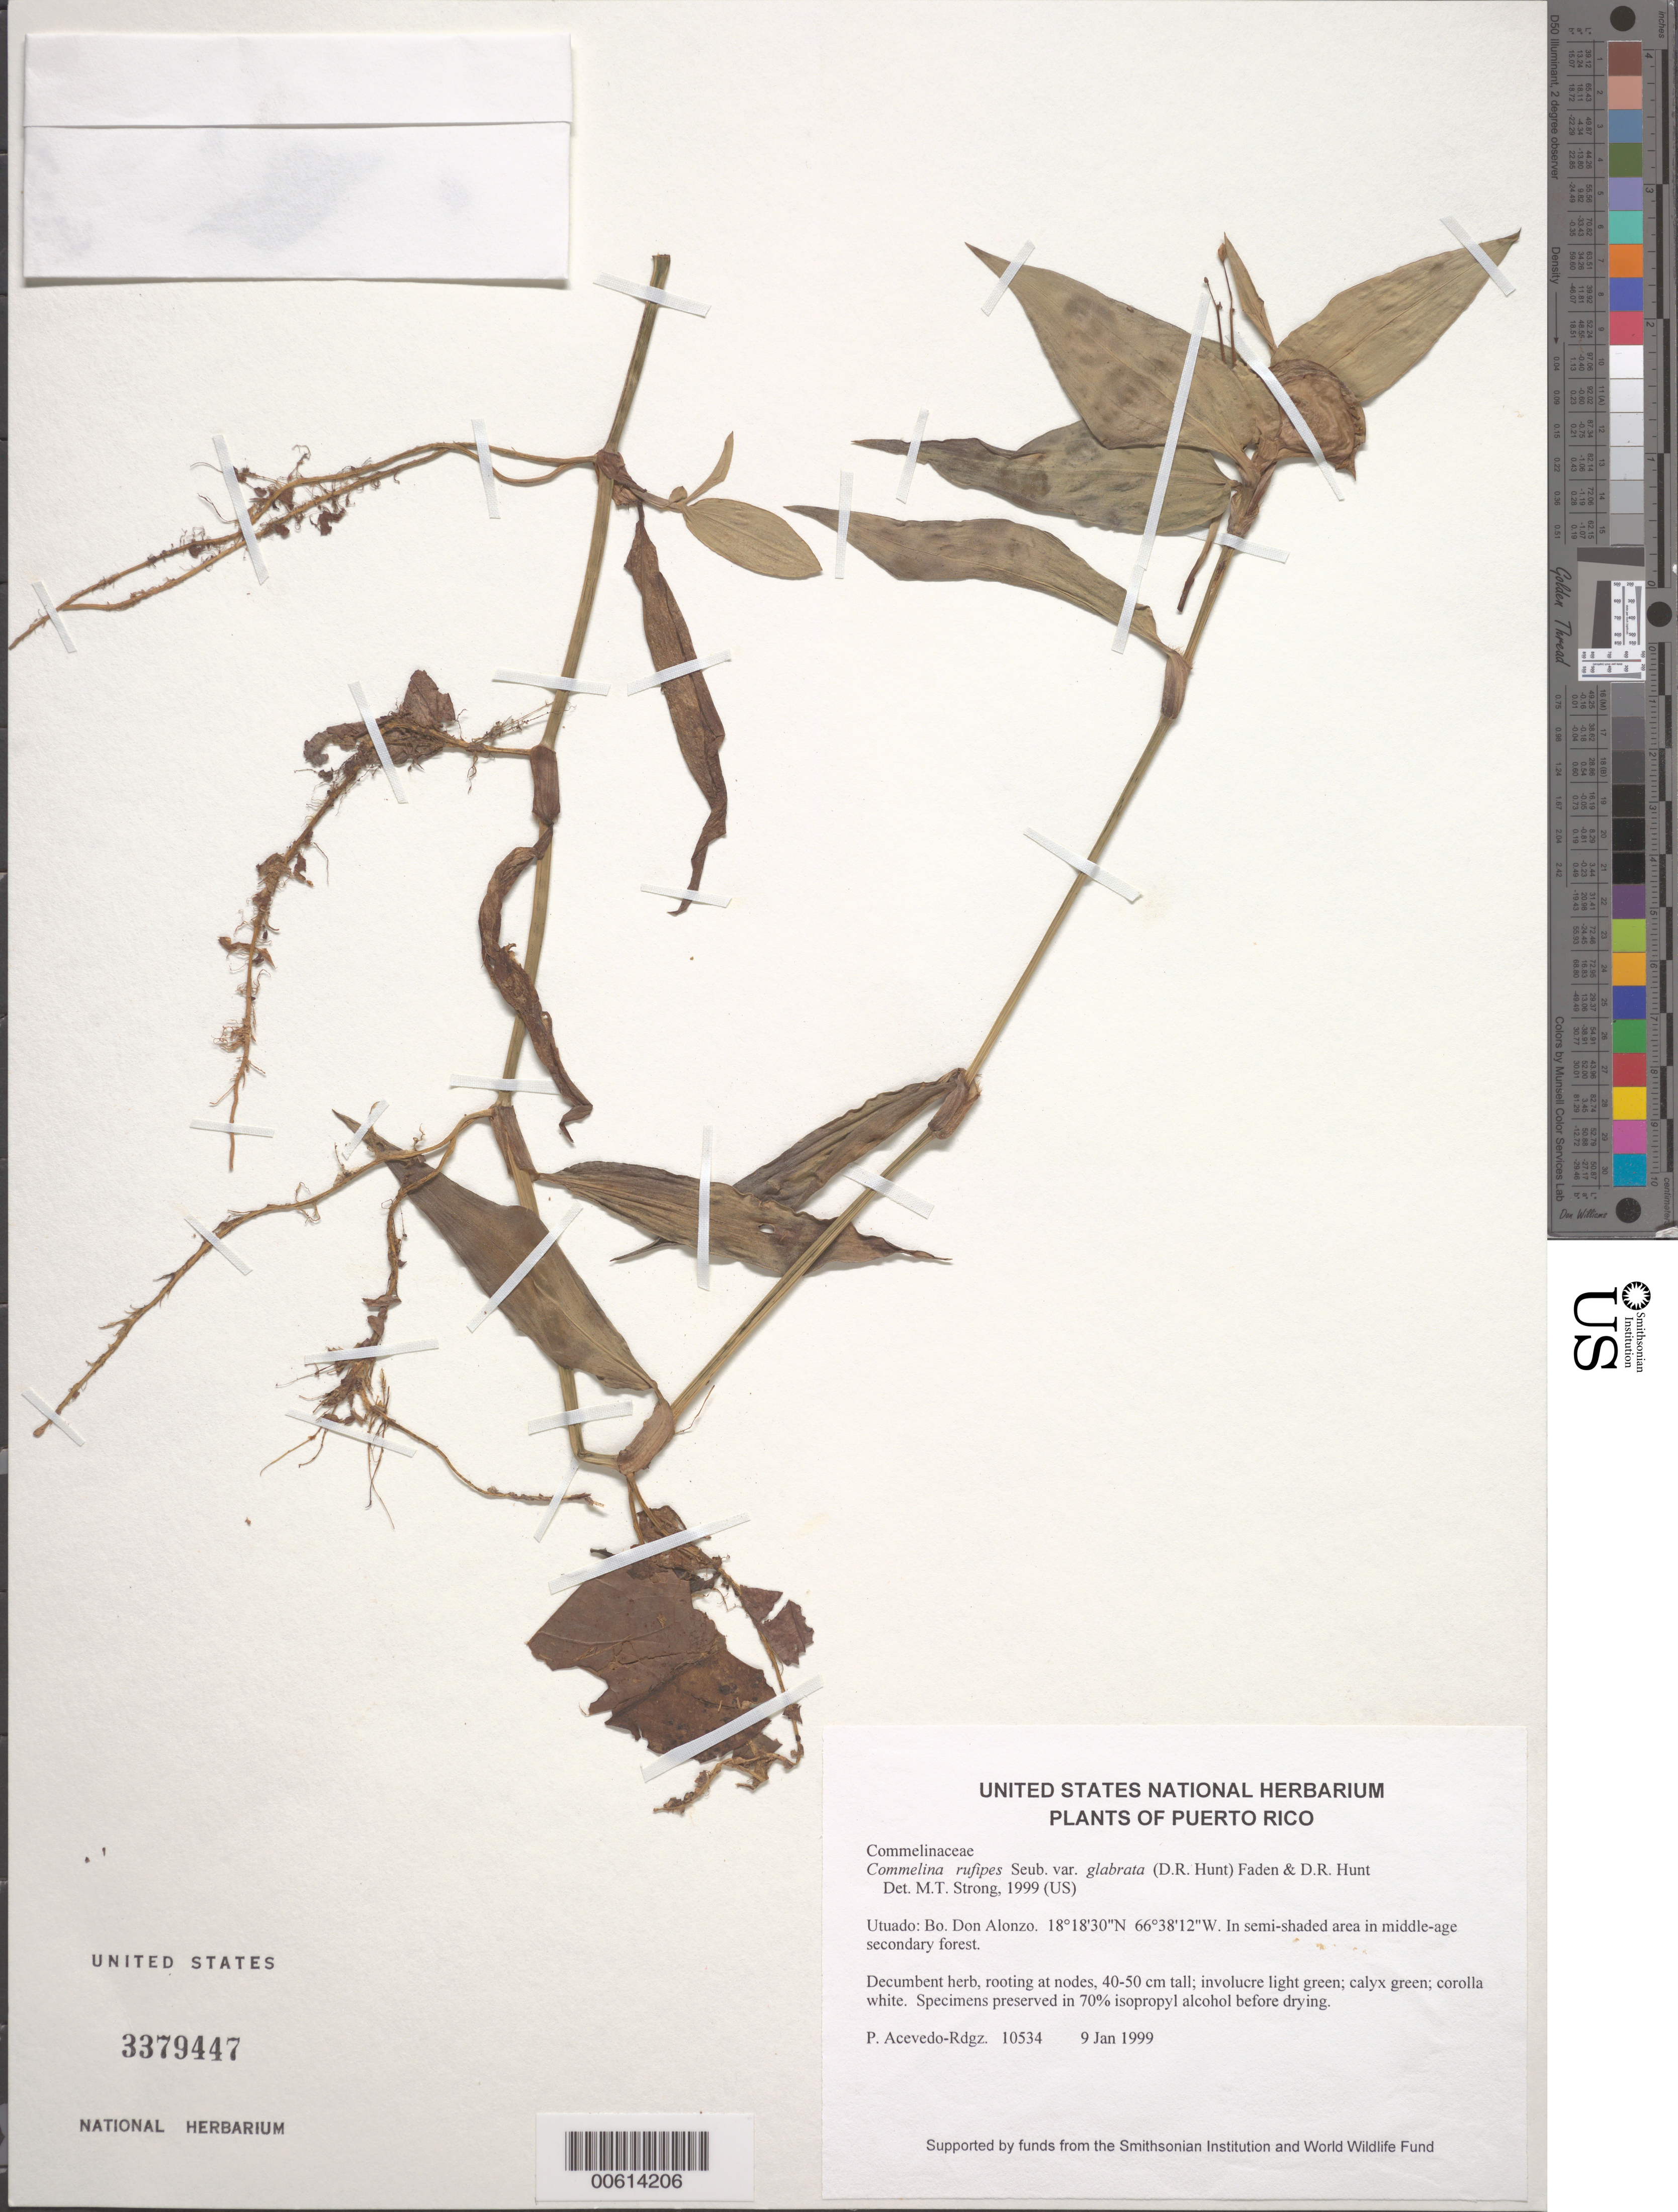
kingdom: Plantae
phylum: Tracheophyta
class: Liliopsida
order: Commelinales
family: Commelinaceae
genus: Commelina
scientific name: Commelina rufipes var. glabrata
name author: (D.R. Hunt) Faden & D.R. Hunt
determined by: Strong, M. T., (US), Smithsonian Institution - National Museum of Natural History (UNITED STATES)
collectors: P. Acevedo-Rodr.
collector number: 10534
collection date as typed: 09 Jan 1999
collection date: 1999-01-09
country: Puerto Rico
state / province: Utuado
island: Puerto Rico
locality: Utuado: Bo. Don Alonzo.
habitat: In semi-shaded area in middle-age secondary forest.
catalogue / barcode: US 3379447